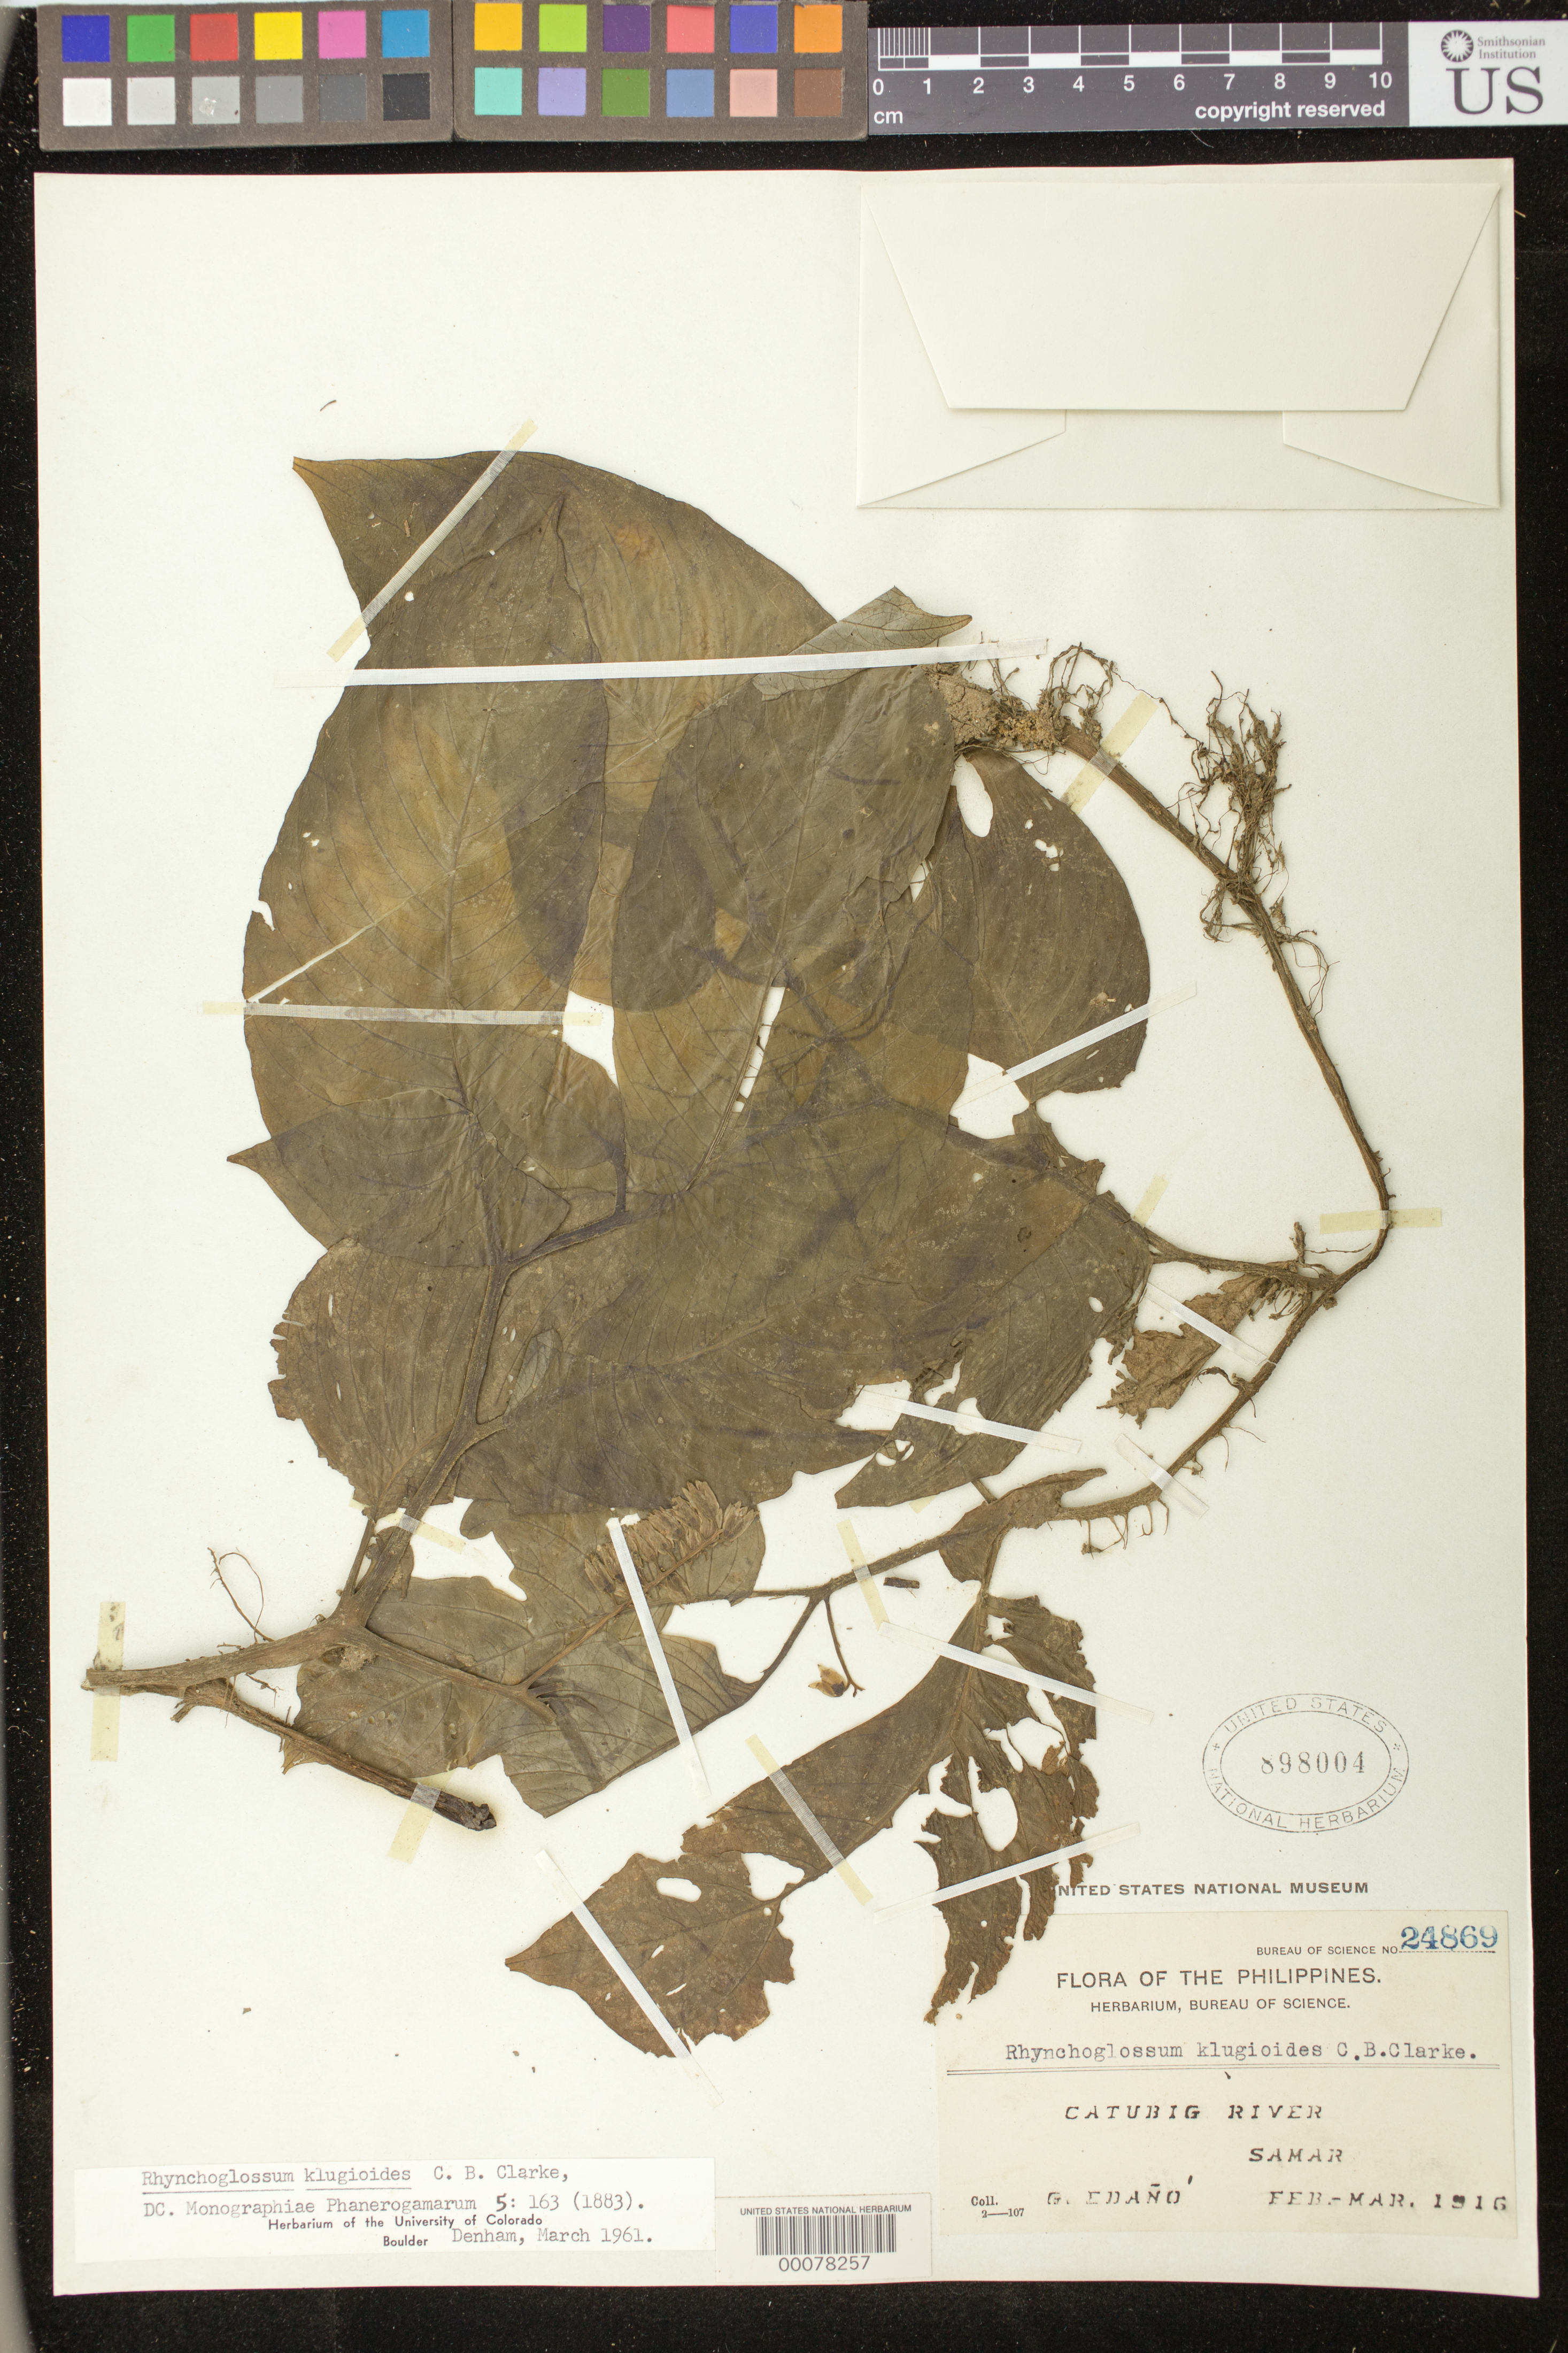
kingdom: Plantae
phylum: Tracheophyta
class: Magnoliopsida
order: Lamiales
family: Gesneriaceae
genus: Rhynchoglossum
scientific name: Rhynchoglossum klugioides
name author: C.B. Clarke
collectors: G. Edaño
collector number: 24869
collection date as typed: Feb-Mar 1916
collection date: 1916-02/1916-03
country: Philippines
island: Samar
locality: Catubig river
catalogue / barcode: US 898004